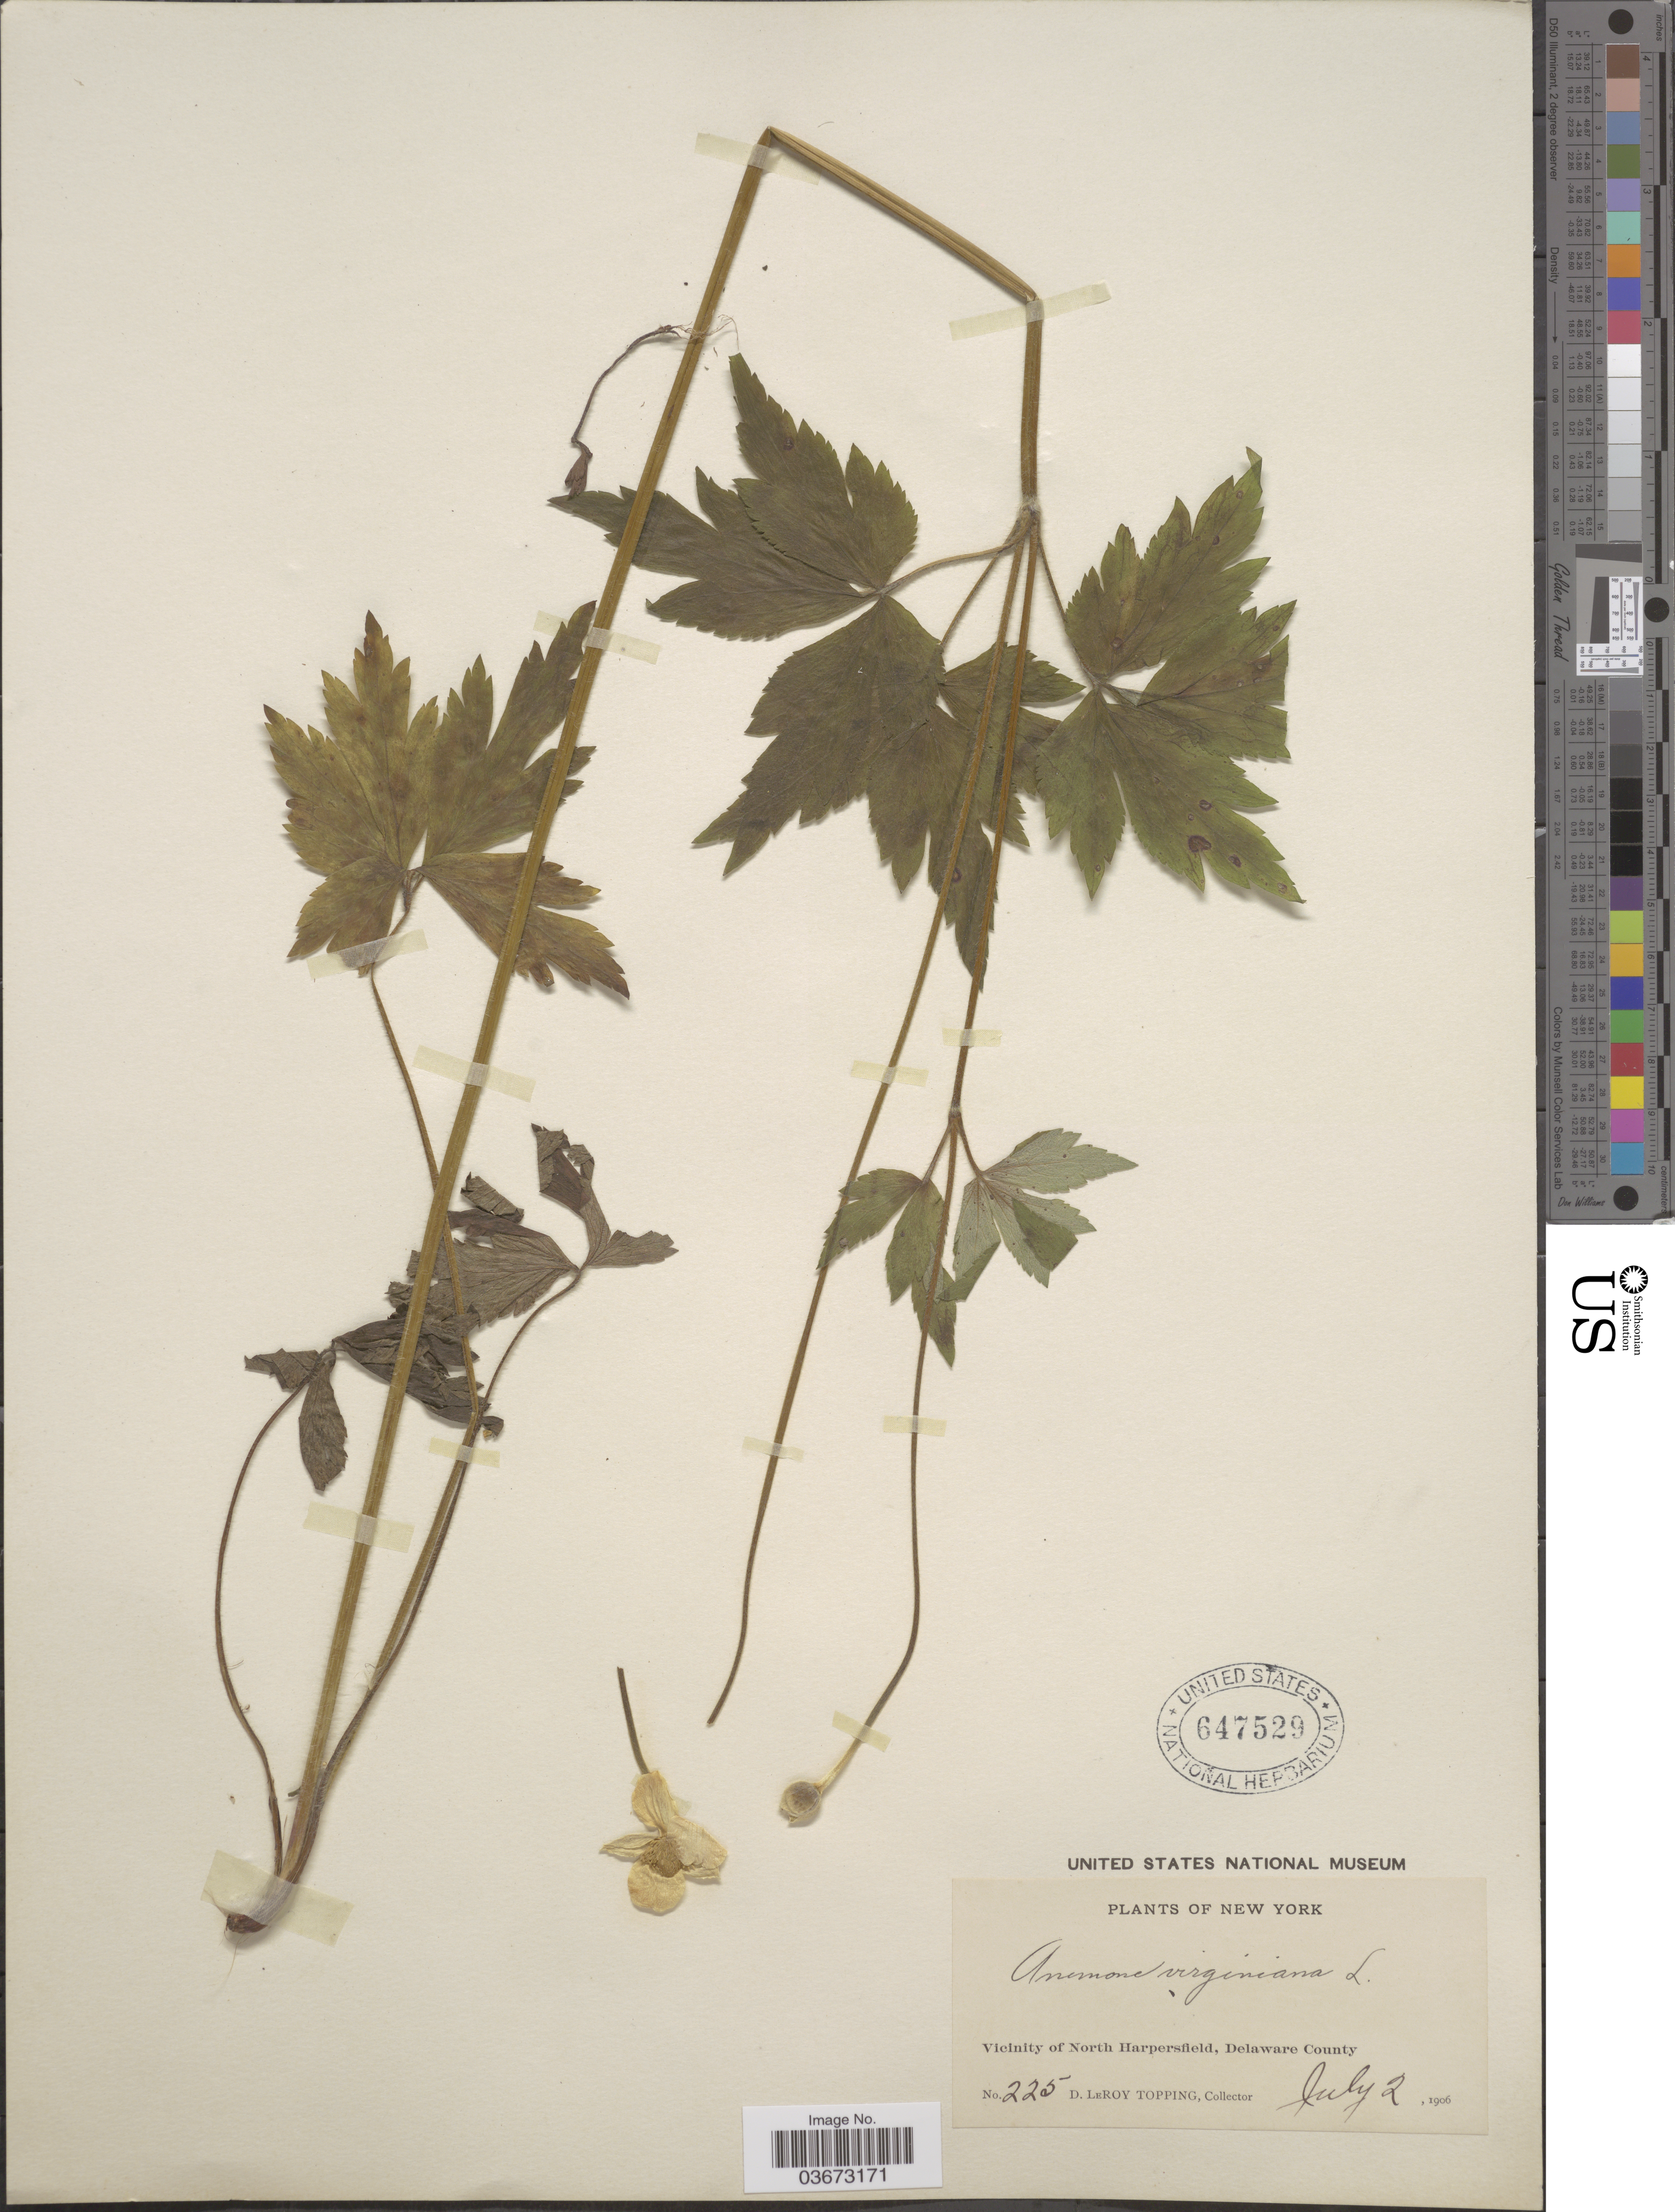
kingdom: Plantae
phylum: Tracheophyta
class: Magnoliopsida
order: Ranunculales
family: Ranunculaceae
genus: Anemone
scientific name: Anemone virginiana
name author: L.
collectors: D. L. Topping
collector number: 225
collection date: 1906-07-02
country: United States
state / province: New York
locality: Vicinity of North Harpersfield, Delaware County.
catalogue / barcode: US 647529